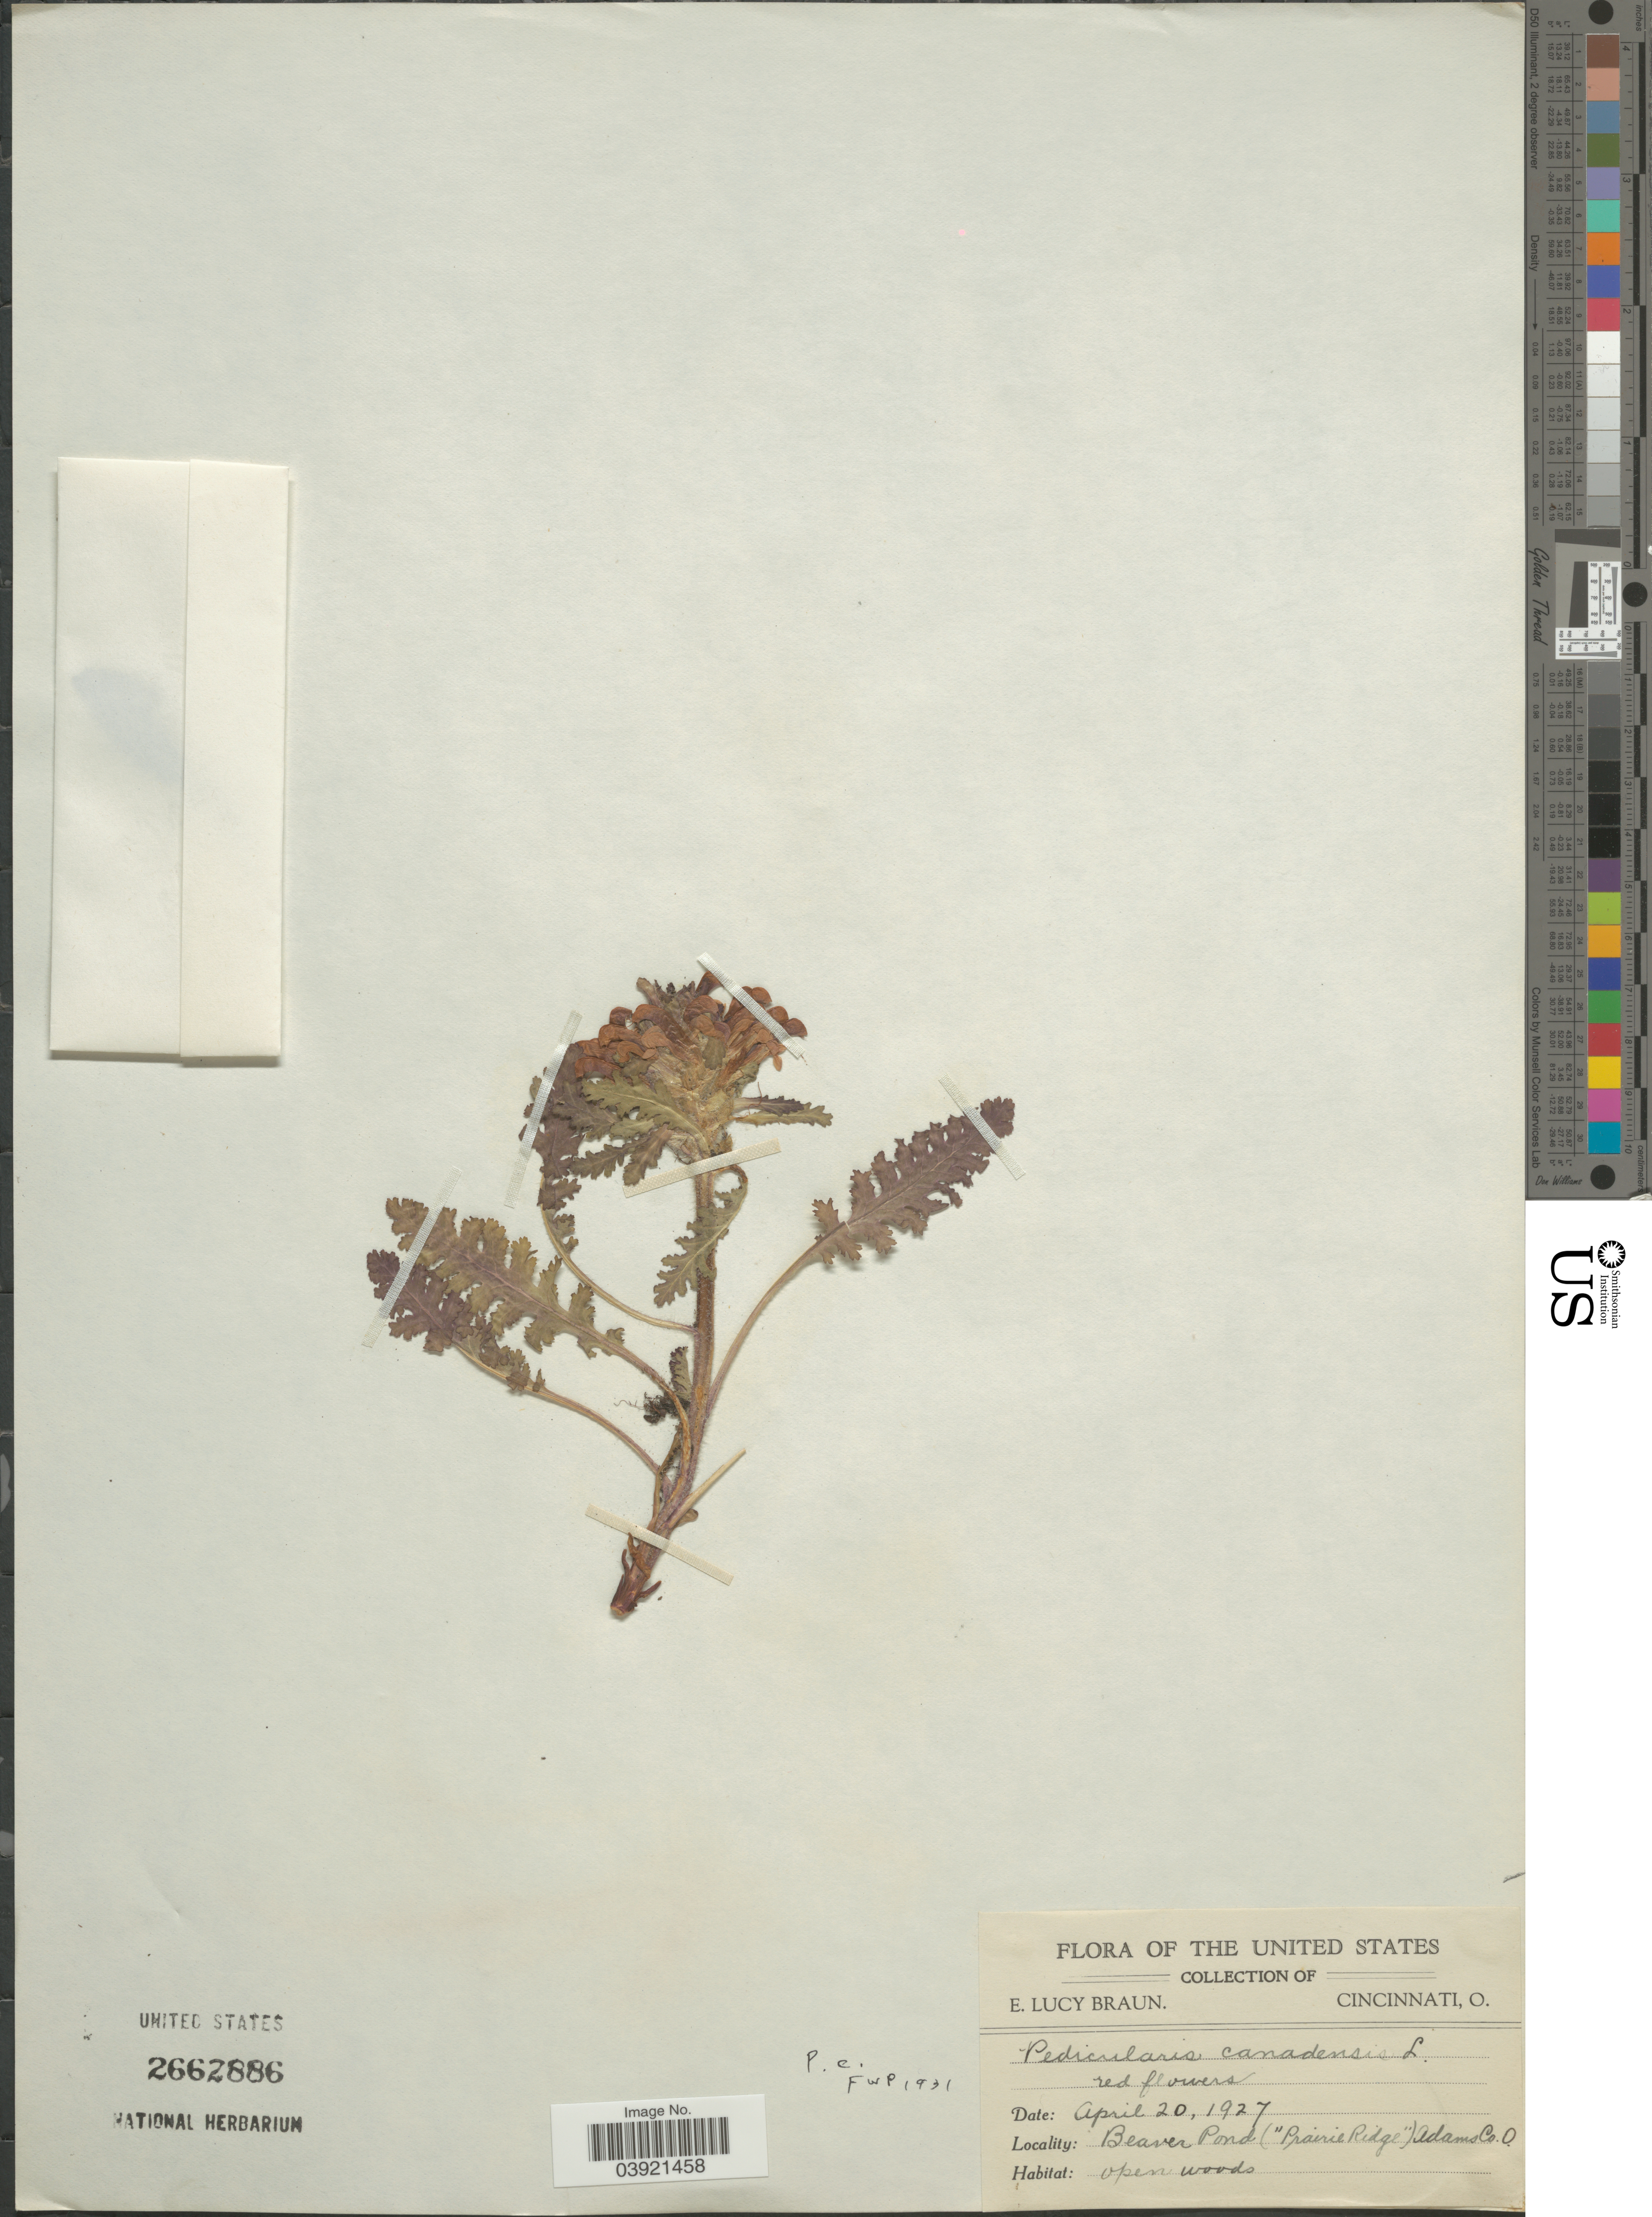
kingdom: Plantae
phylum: Tracheophyta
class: Magnoliopsida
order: Lamiales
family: Orobanchaceae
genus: Pedicularis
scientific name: Pedicularis canadensis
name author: L.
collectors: E. L. Braun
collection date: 1927-04-20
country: United States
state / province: Ohio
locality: Beaver Pond ("Prairie Ridge") Adams Co.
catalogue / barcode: US 2662886